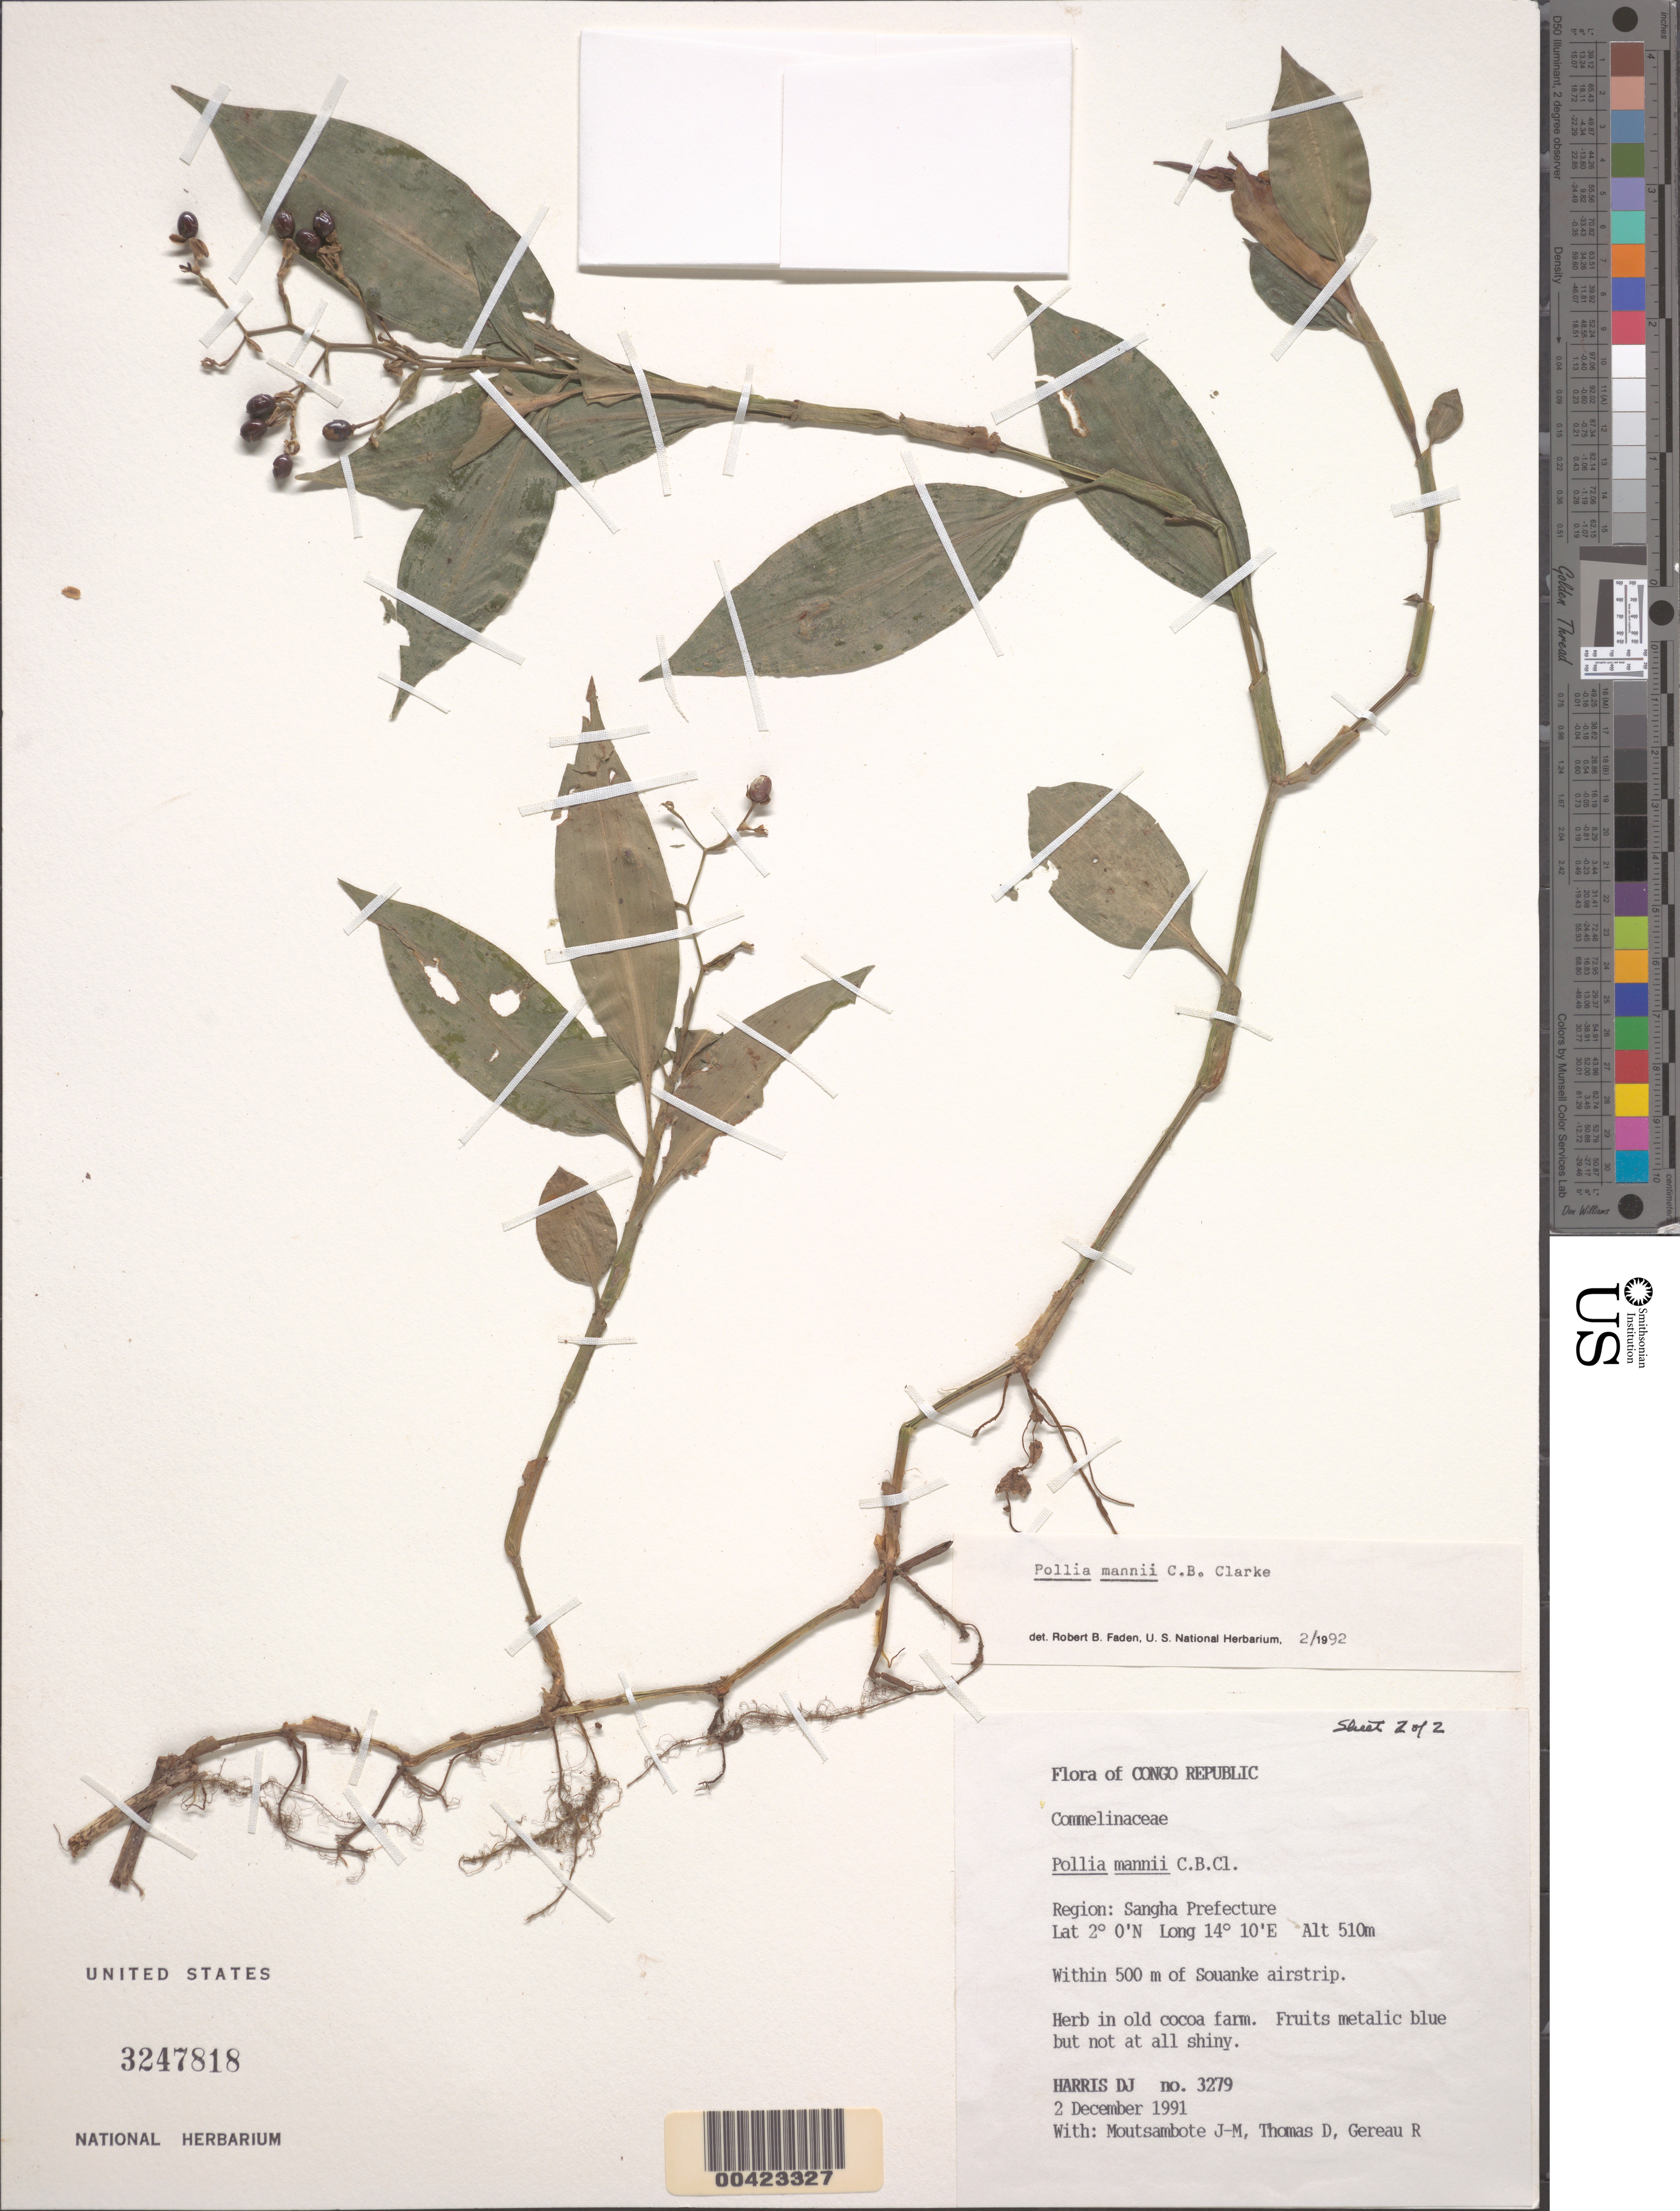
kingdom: Plantae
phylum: Tracheophyta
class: Liliopsida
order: Commelinales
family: Commelinaceae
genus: Pollia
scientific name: Pollia mannii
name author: C.B. Clarke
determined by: Faden, Robert B., (US), Smithsonian Institution - National Museum of Natural History (UNITED STATES)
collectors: D. J. Harris, J. Moutsambote, D. Thomas & R. E. Gereau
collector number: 3279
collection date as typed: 02 Dec 1991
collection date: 1991-12-02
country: Congo, Republic of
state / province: Sangha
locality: Souanke airstrip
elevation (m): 510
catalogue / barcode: US 3247818